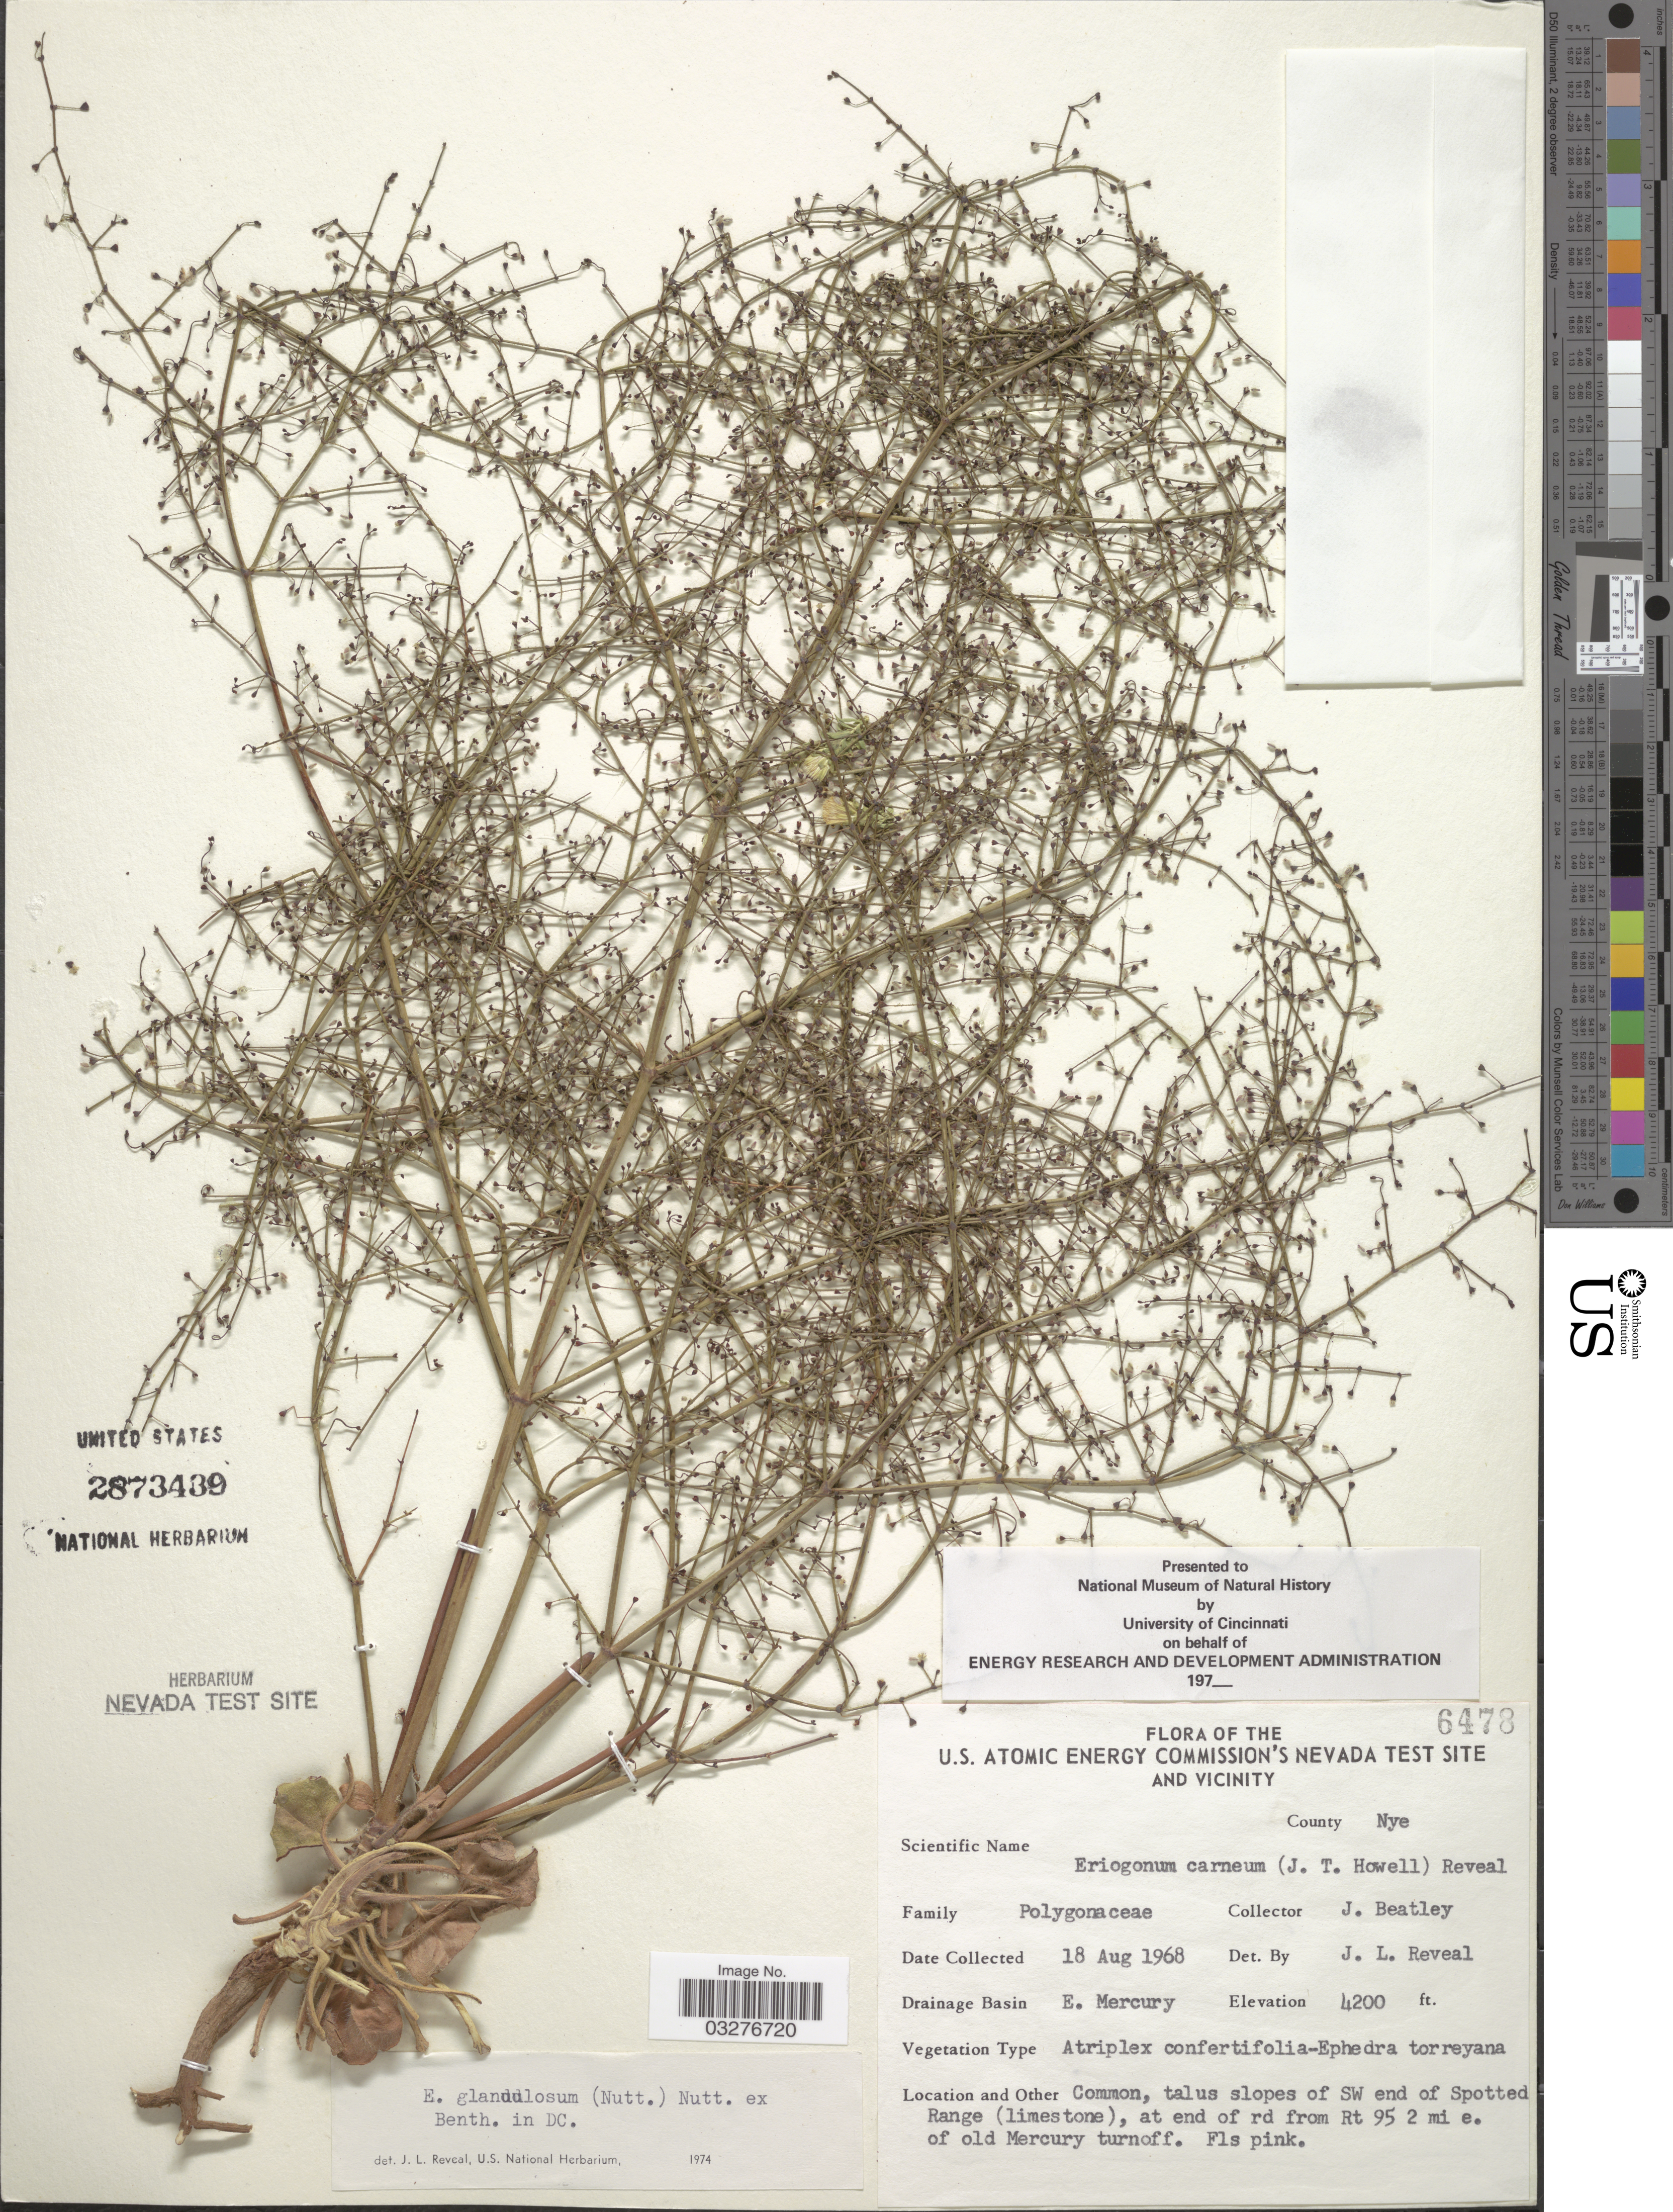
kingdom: Plantae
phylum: Tracheophyta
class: Magnoliopsida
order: Caryophyllales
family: Polygonaceae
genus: Eriogonum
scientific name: Eriogonum glandulosum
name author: (Nutt.) Nutt. ex Benth.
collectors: J. C. Beatley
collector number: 6478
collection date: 1968-08-18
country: United States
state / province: Nevada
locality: U. S. Atomic Energy Commission's Nevada Test Site and Vicinity. County Nye. Drainage Basin E.Mercury. Talus slopes of SW end of Spotted Range (limestone), at end of rd from Rt 95 2 mi e. of old Mercury turnoff.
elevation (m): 1280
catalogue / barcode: US 2873439